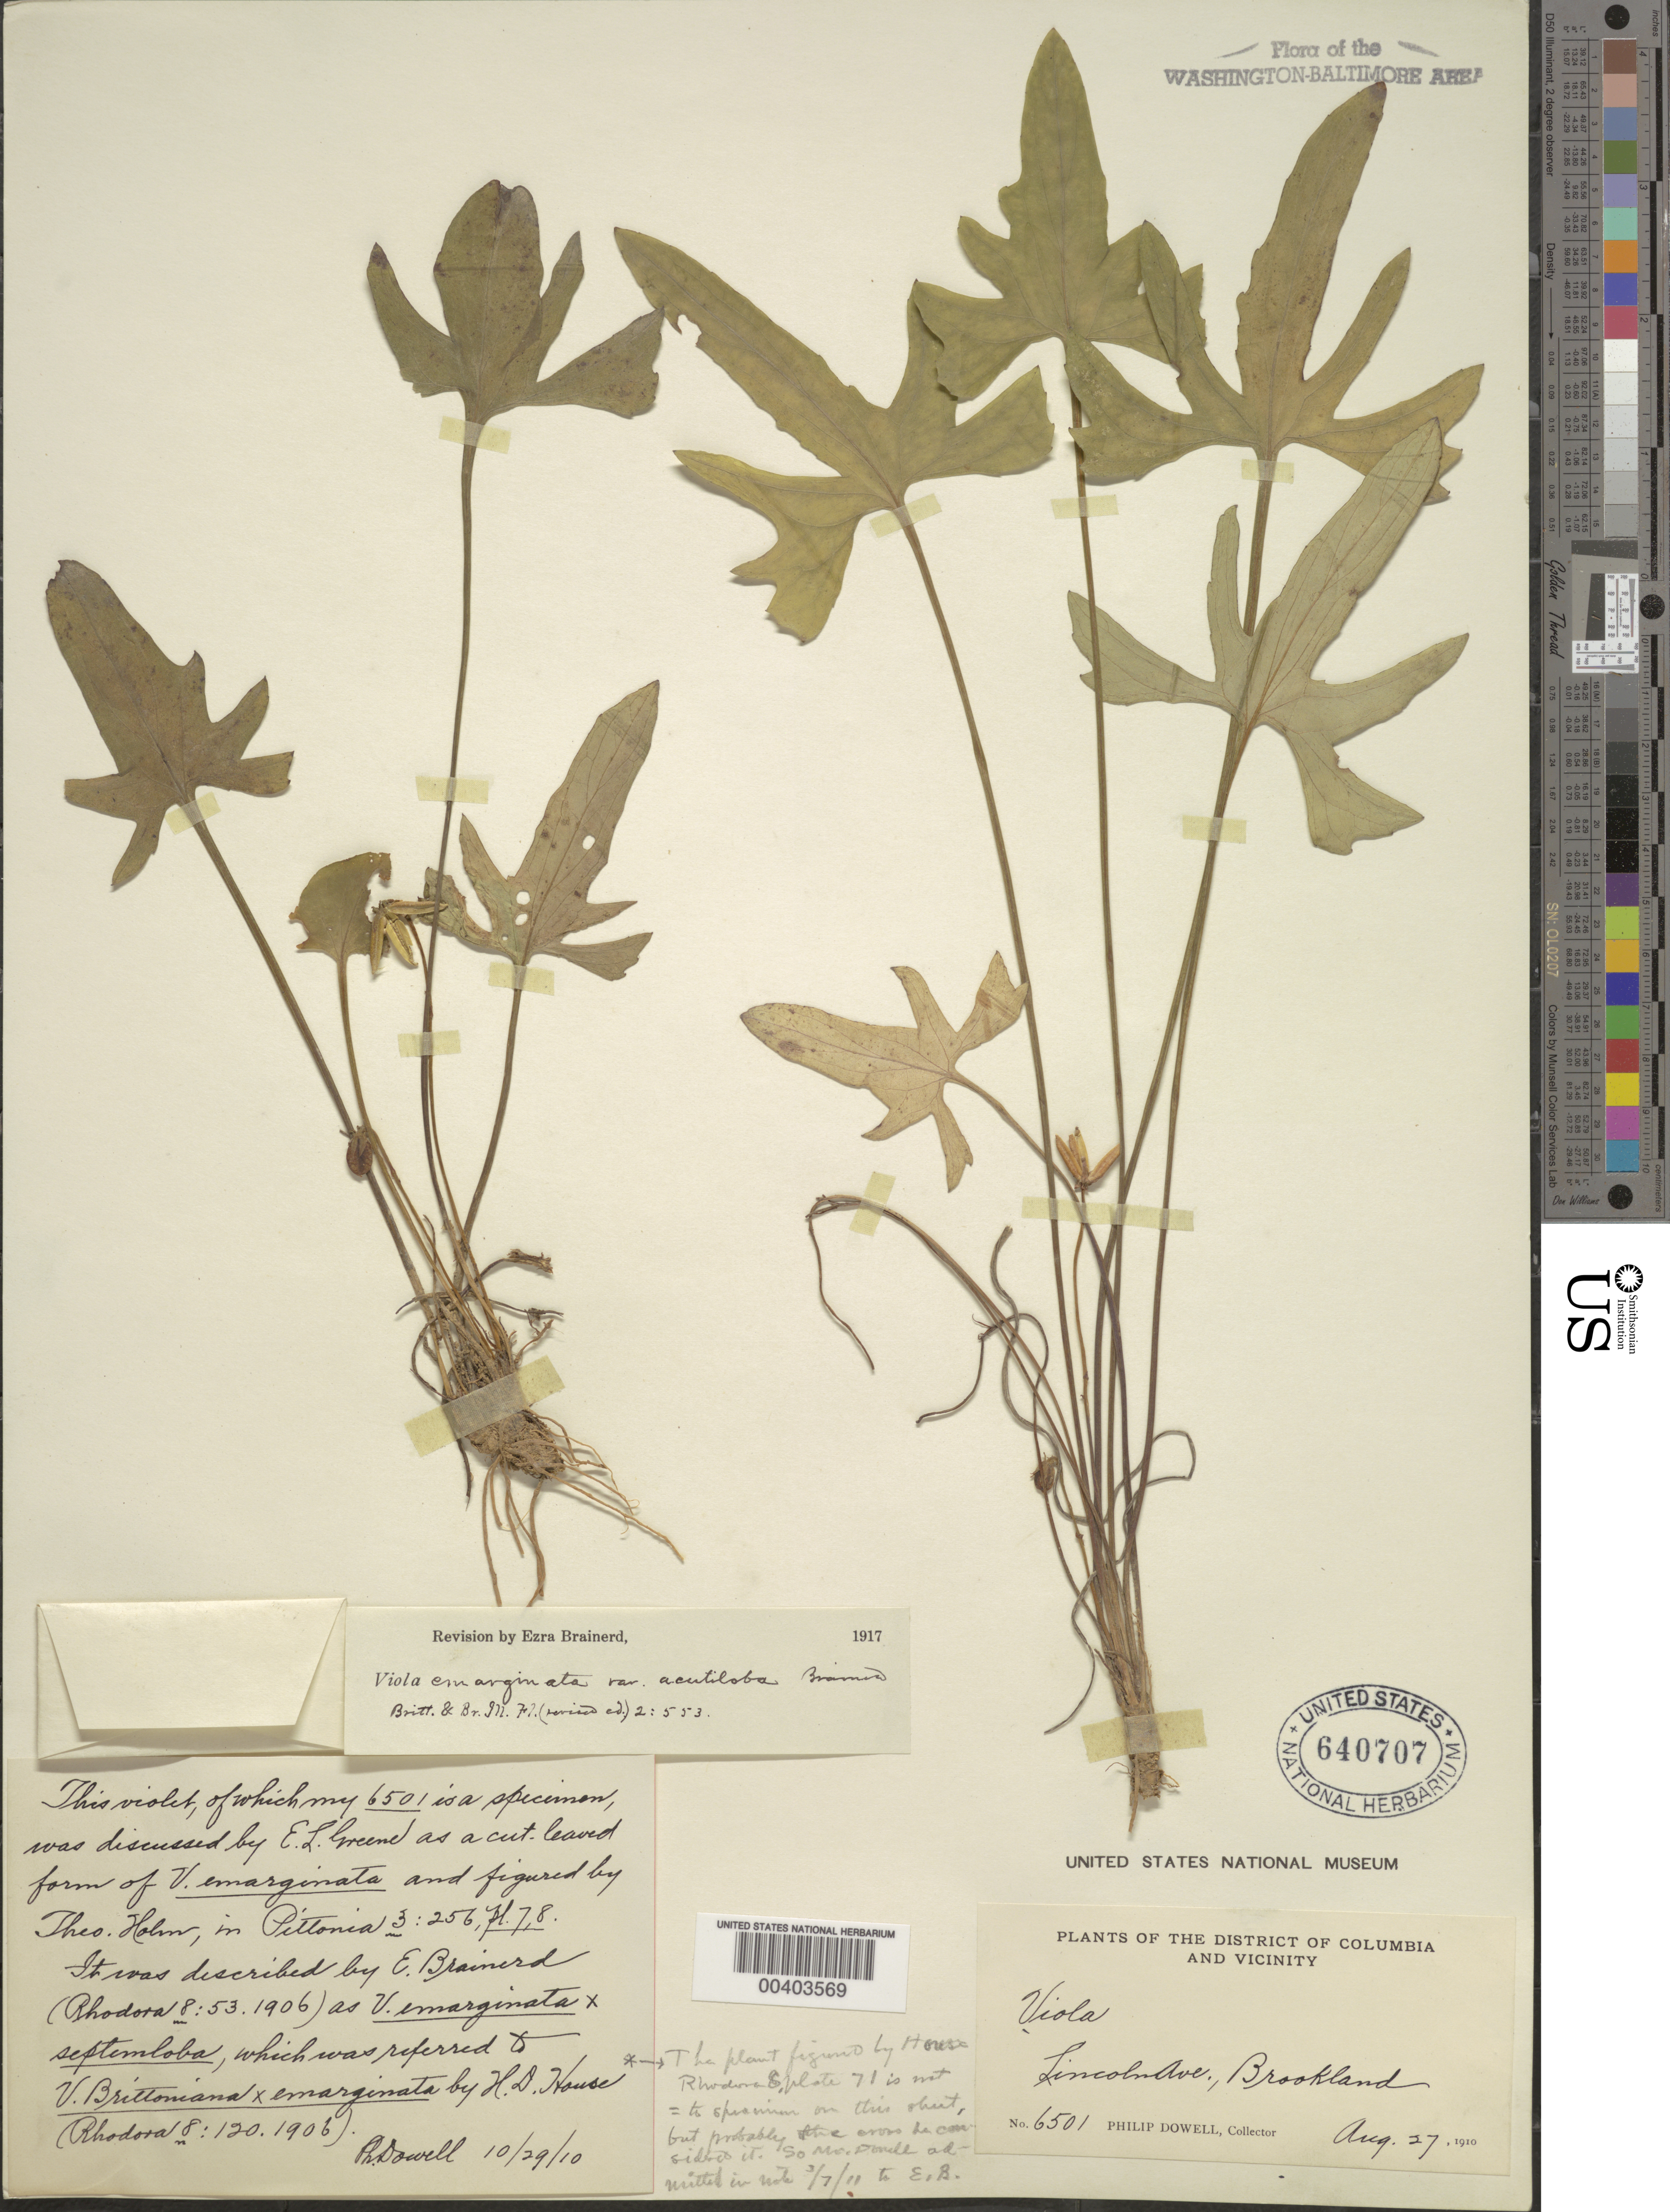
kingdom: Plantae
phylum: Tracheophyta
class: Magnoliopsida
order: Malpighiales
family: Violaceae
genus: Viola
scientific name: Viola sagittata var. sagittata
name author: Aiton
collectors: P. Dowell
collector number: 6501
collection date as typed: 27 Aug 1910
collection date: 1910-08-27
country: United States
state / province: District of Columbia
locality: Lincoln Ave. Brookland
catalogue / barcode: US 640707